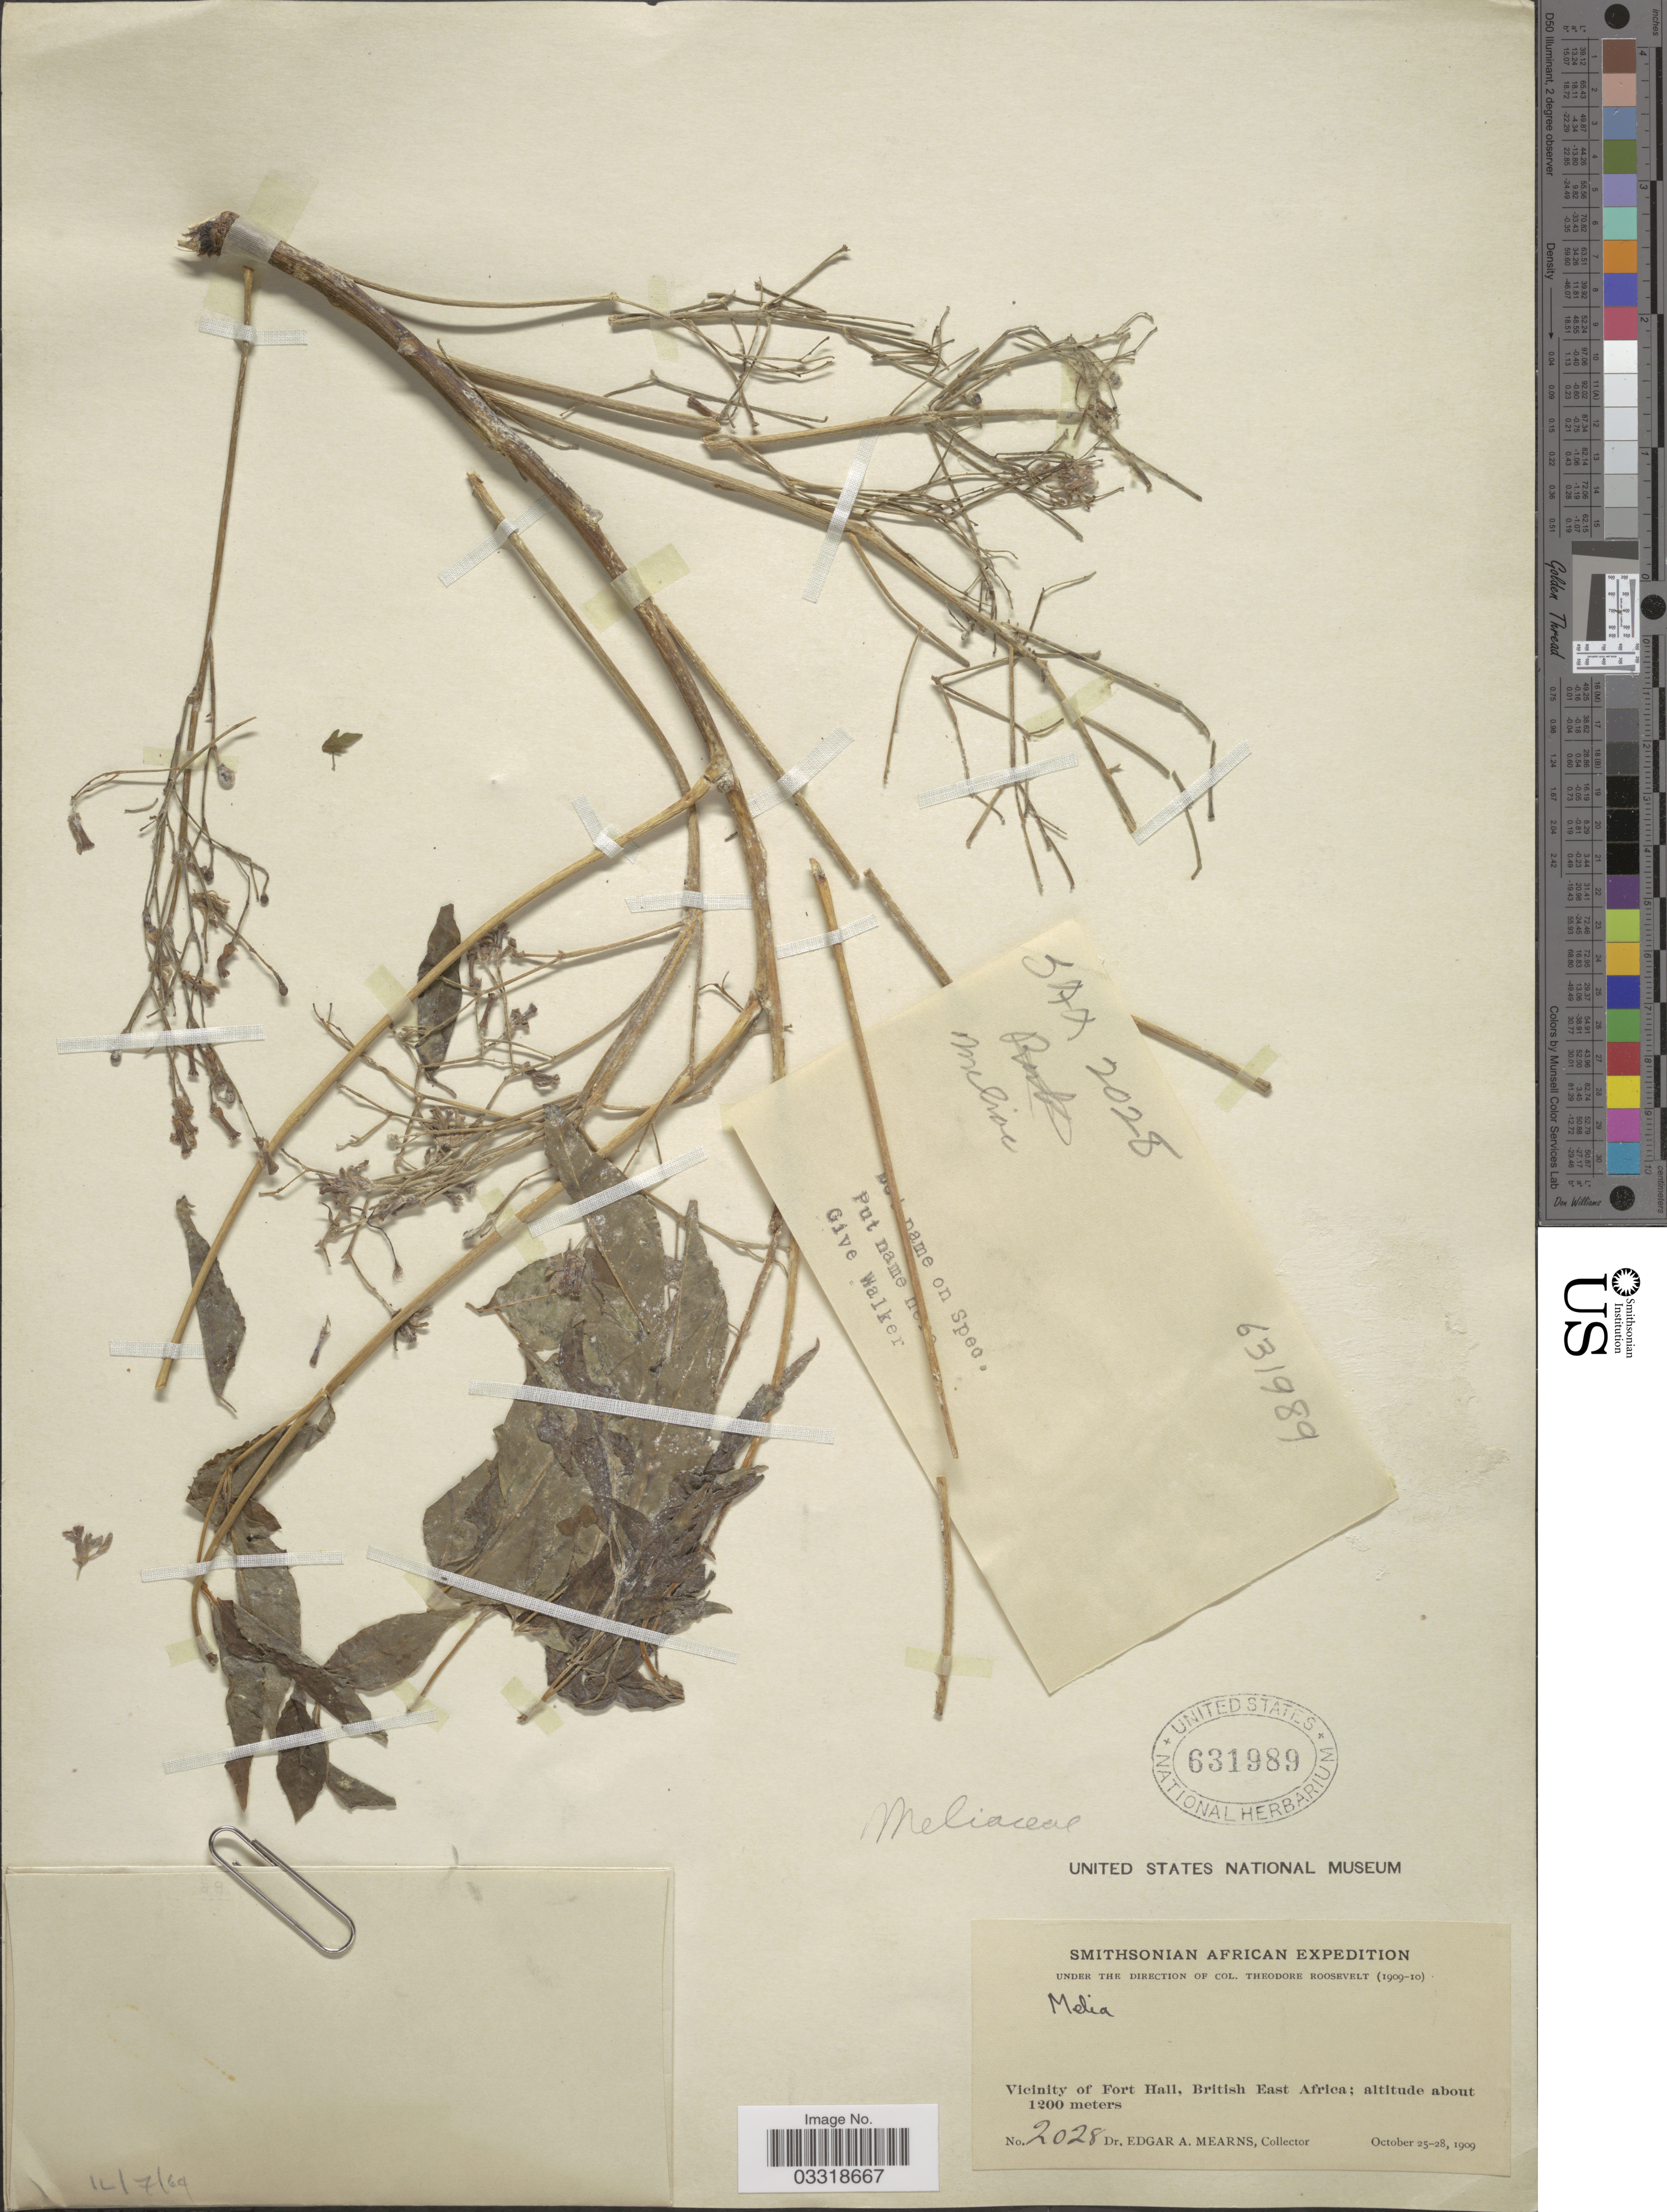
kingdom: Plantae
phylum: Tracheophyta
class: Magnoliopsida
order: Sapindales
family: Meliaceae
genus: Melia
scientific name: Melia sp.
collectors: E. A. Mearns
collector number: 2028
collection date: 1909-10-25/1909-10-28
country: Kenya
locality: Vicinity of Fort Hall, British East Africa.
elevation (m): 1200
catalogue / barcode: US 631989